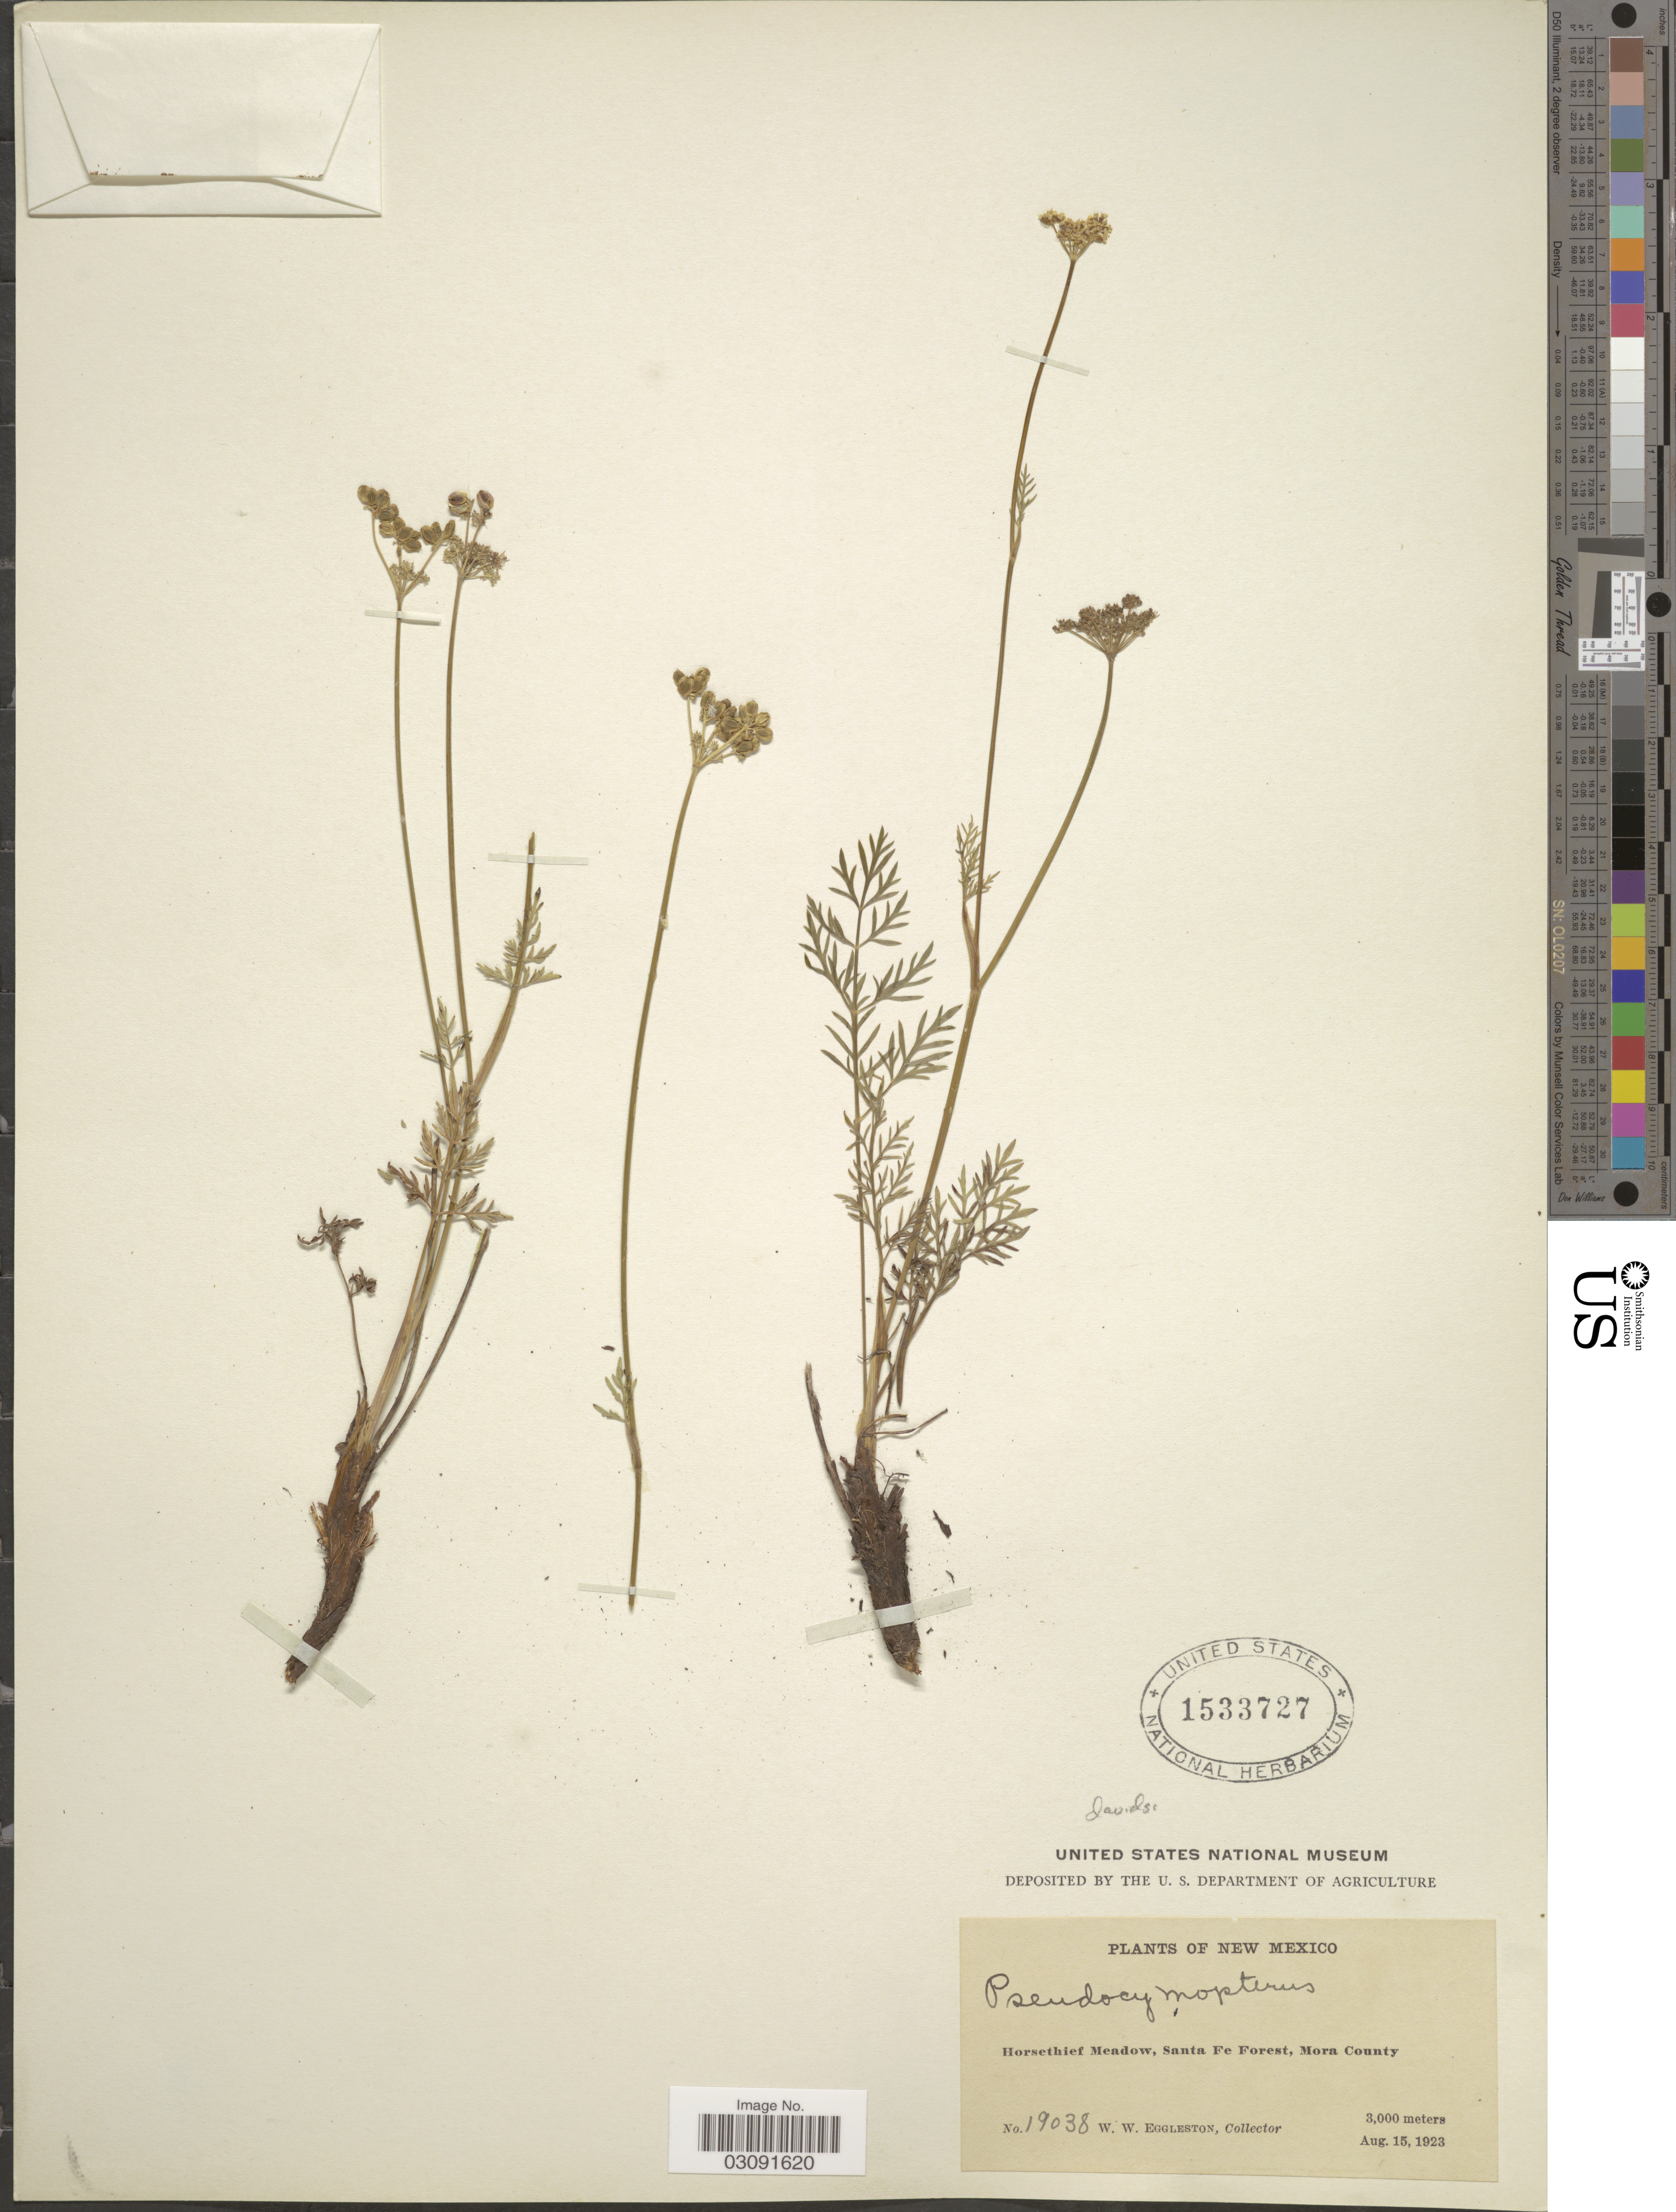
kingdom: Plantae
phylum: Tracheophyta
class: Magnoliopsida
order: Apiales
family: Apiaceae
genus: Pseudocymopterus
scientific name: Pseudocymopterus montanus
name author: (A. Gray) J.M. Coult. & Rose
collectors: W. W. Eggleston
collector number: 19038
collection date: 1923-08-15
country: United States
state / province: New Mexico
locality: Horsethief Meadow, Santa Fe Forest, Mora County.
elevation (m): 3000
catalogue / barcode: US 1533727